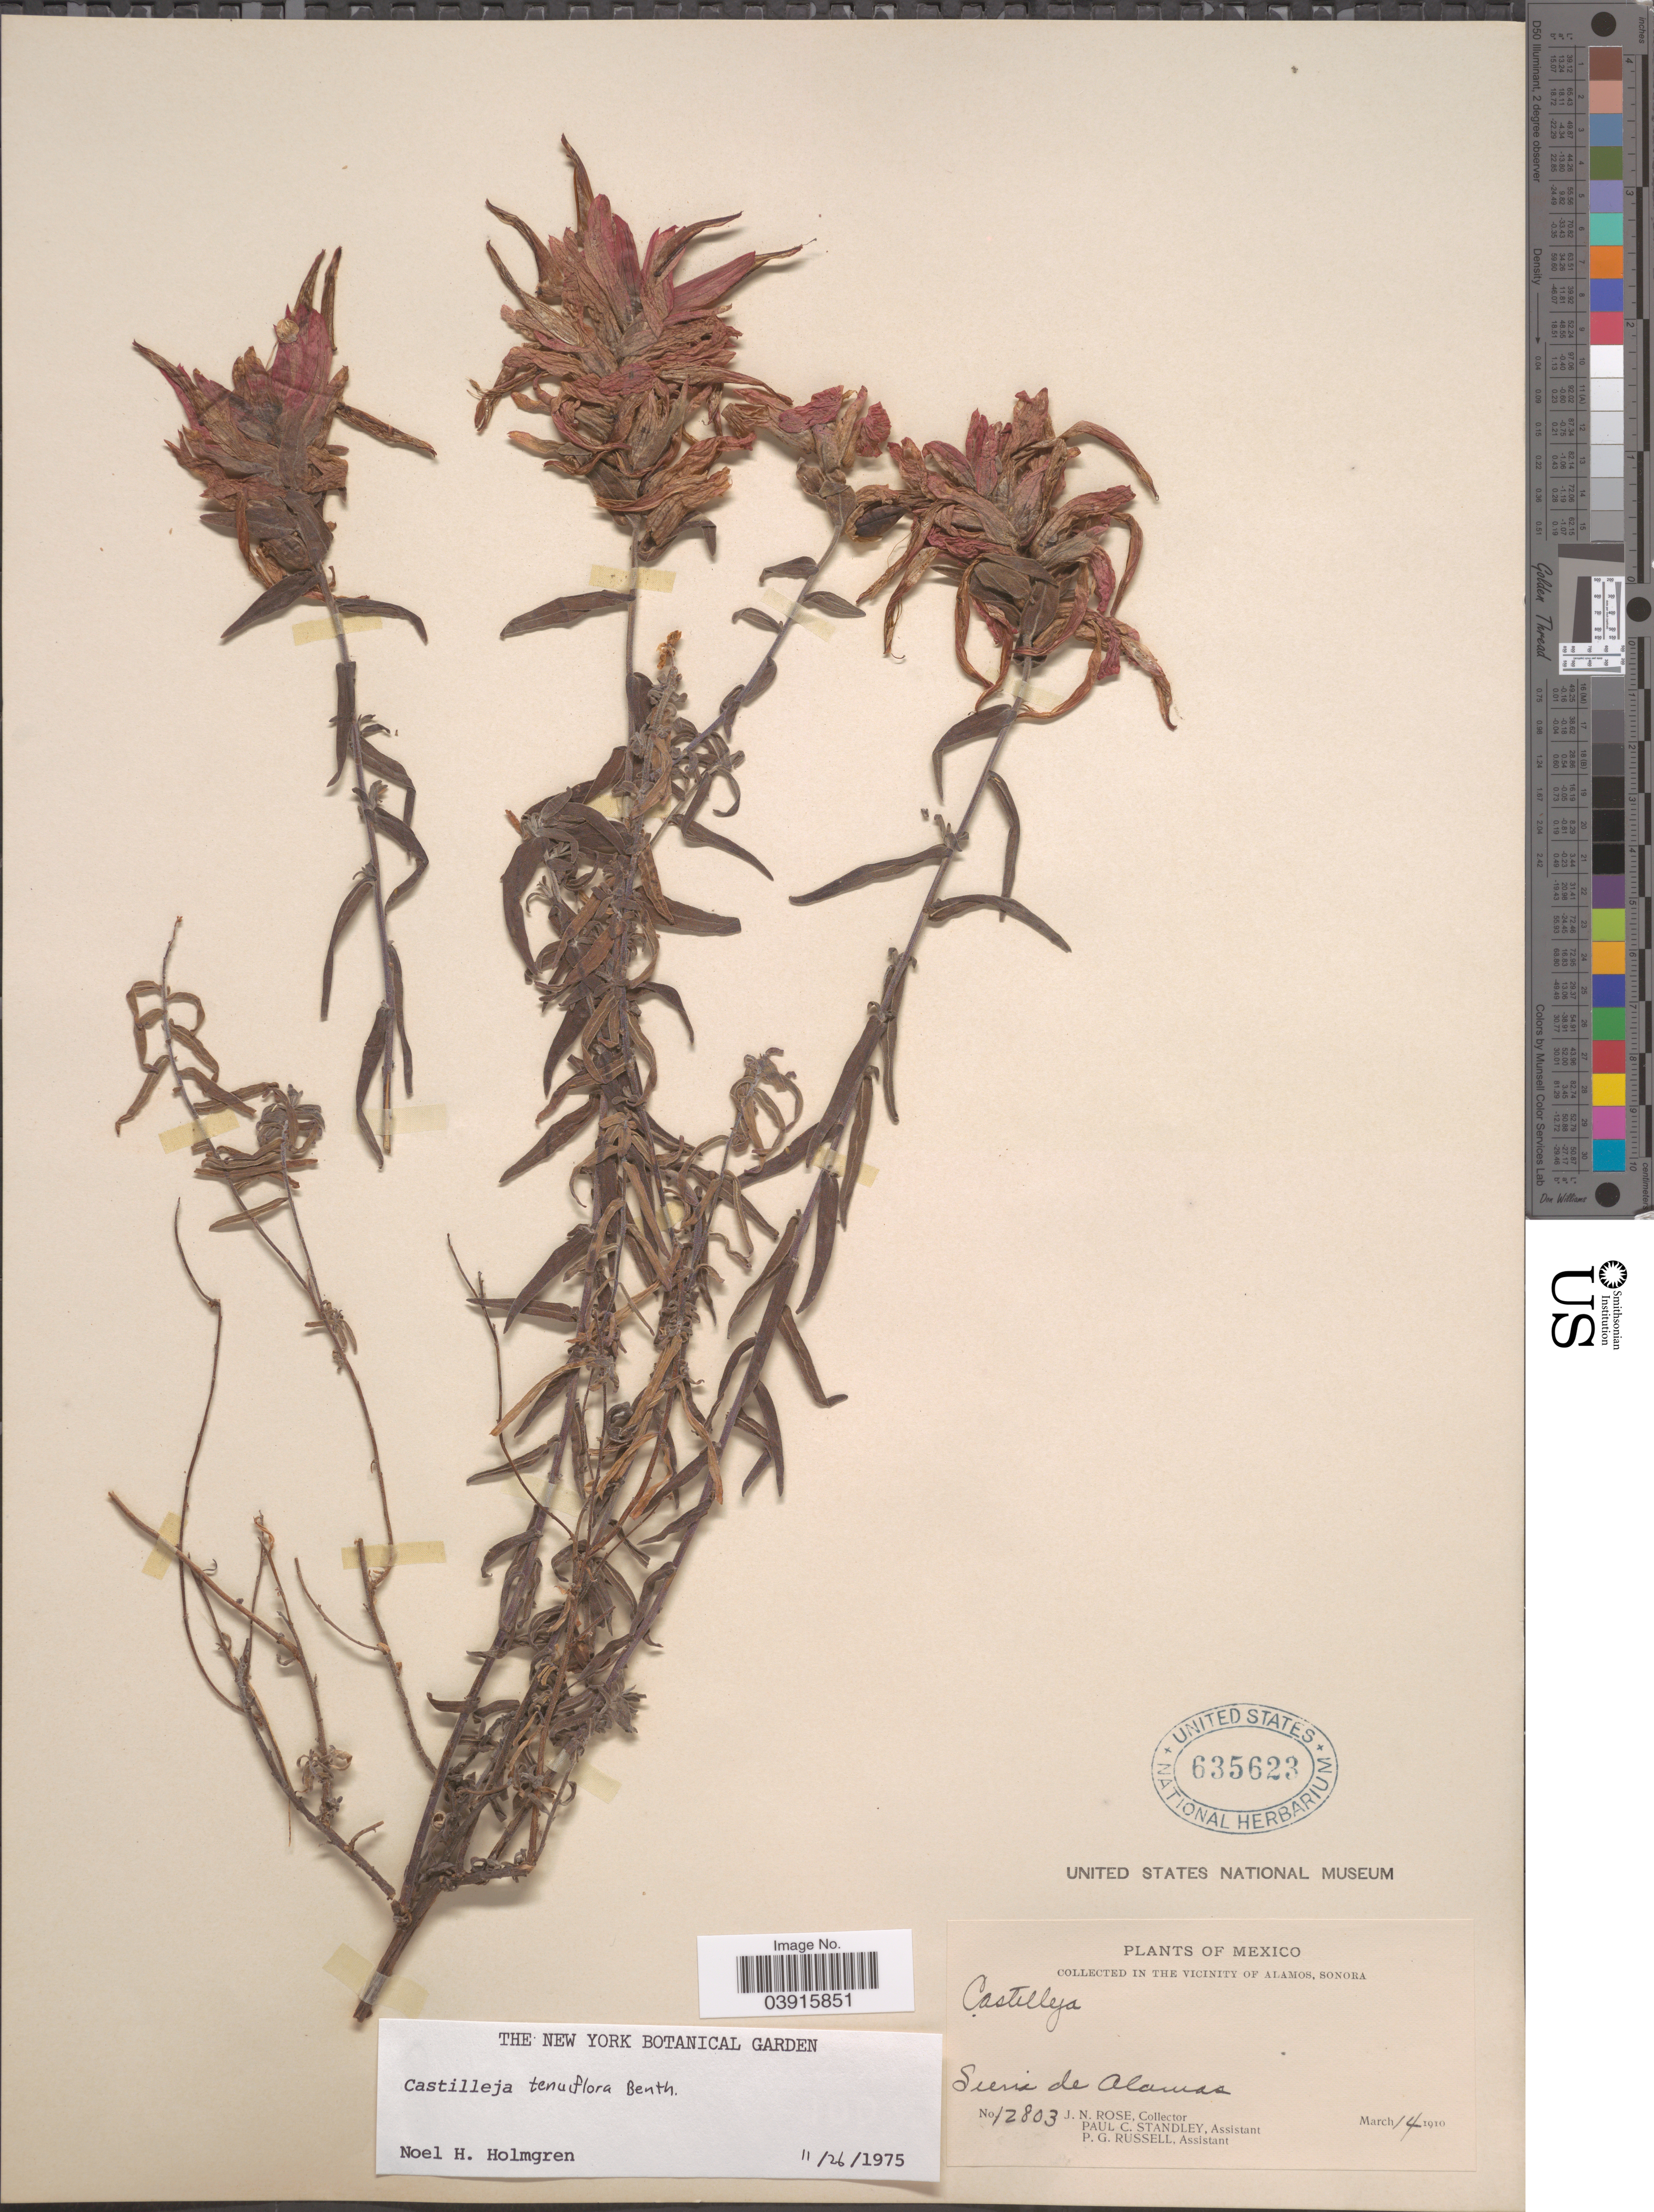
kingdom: Plantae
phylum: Tracheophyta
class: Magnoliopsida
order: Lamiales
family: Orobanchaceae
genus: Castilleja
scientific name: Castilleja tenuiflora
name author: Benth.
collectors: J. N. Rose, P. C. Standley & P. G. Russell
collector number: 12803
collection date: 1910-03-14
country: Mexico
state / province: Sonora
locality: In the Vicinity of Alamos. Sierra de Alamas.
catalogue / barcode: US 635623